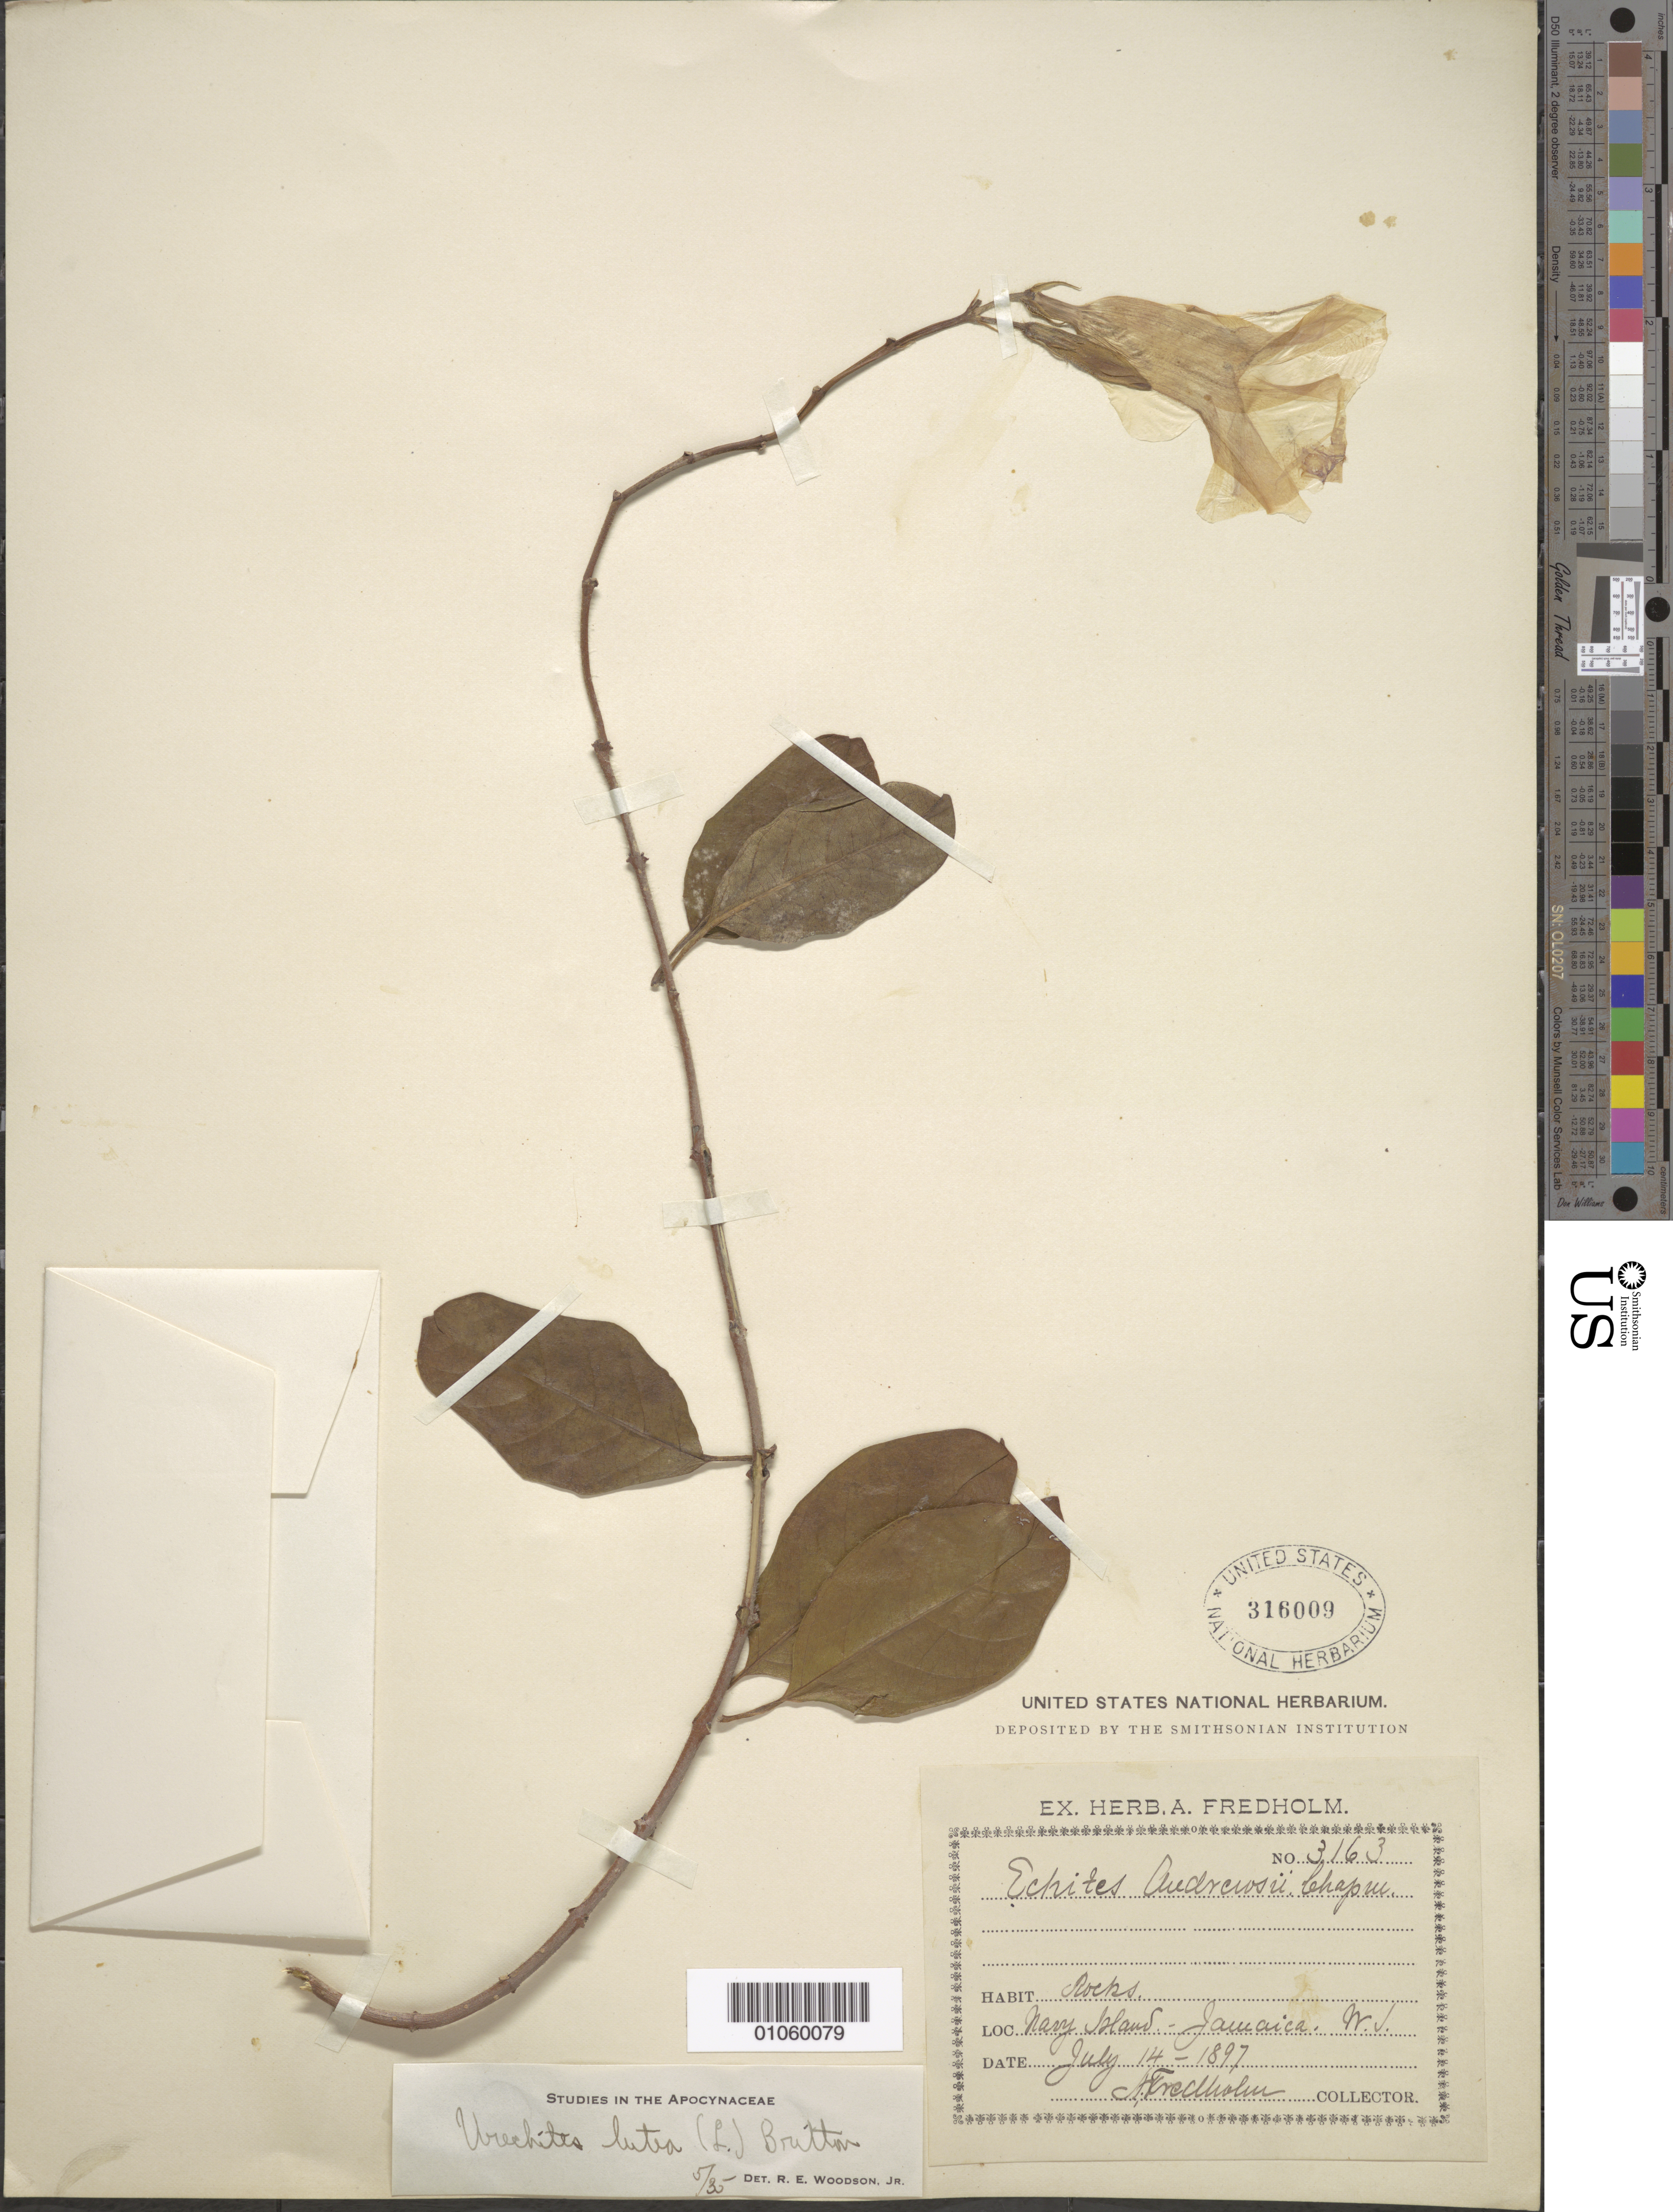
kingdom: Plantae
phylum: Tracheophyta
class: Magnoliopsida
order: Gentianales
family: Apocynaceae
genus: Urechites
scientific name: Urechites lutea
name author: (L.) Britton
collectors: A. Fredholm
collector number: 3163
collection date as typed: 14 Jul 1897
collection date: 1897-07-14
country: Jamaica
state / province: Portland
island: Navy Island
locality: Navy Island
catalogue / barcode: US 316009